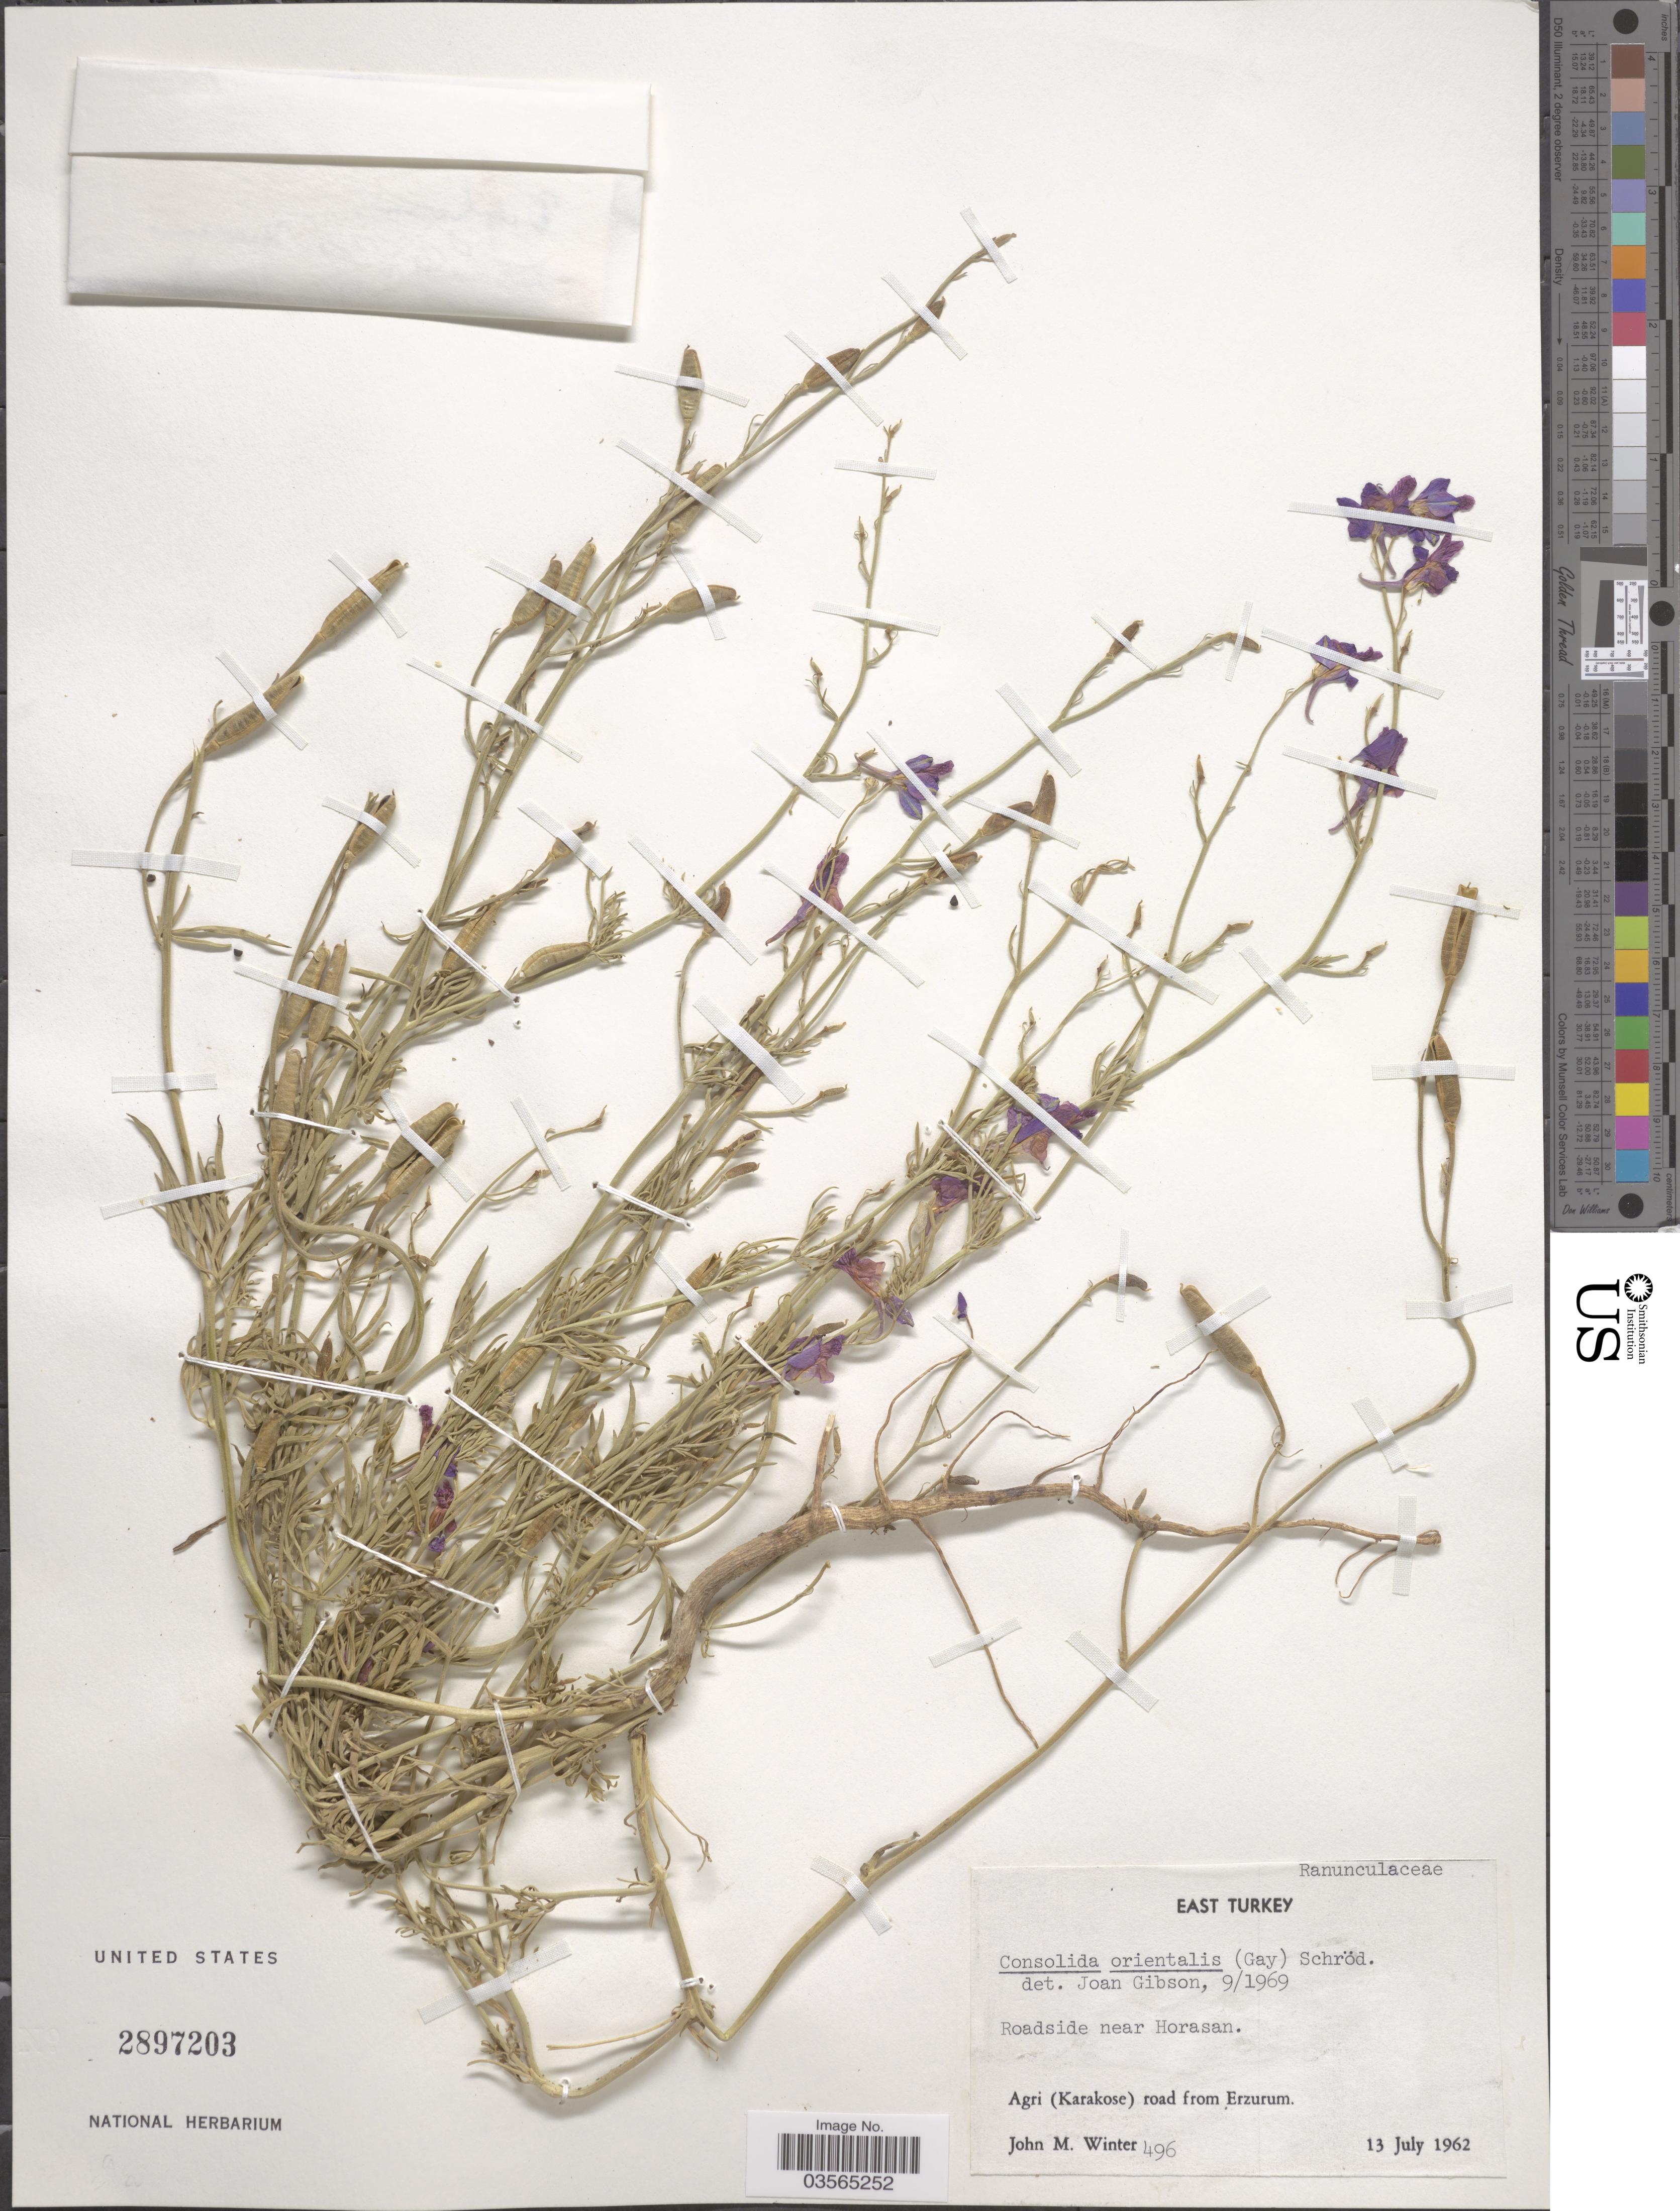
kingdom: Plantae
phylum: Tracheophyta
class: Magnoliopsida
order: Ranunculales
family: Ranunculaceae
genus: Delphinium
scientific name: Delphinium orientale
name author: J. Gay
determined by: Strong, Mark T., (BOT), Smithsonian Institution - National Museum of Natural History (UNITED STATES)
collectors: J. M. Winter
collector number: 496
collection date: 1962-07-13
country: Turkey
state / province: Erzurum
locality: East Turkey. Roadside near Horasan. Agri (Karakose) road from Erzurum.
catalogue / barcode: US 2897203